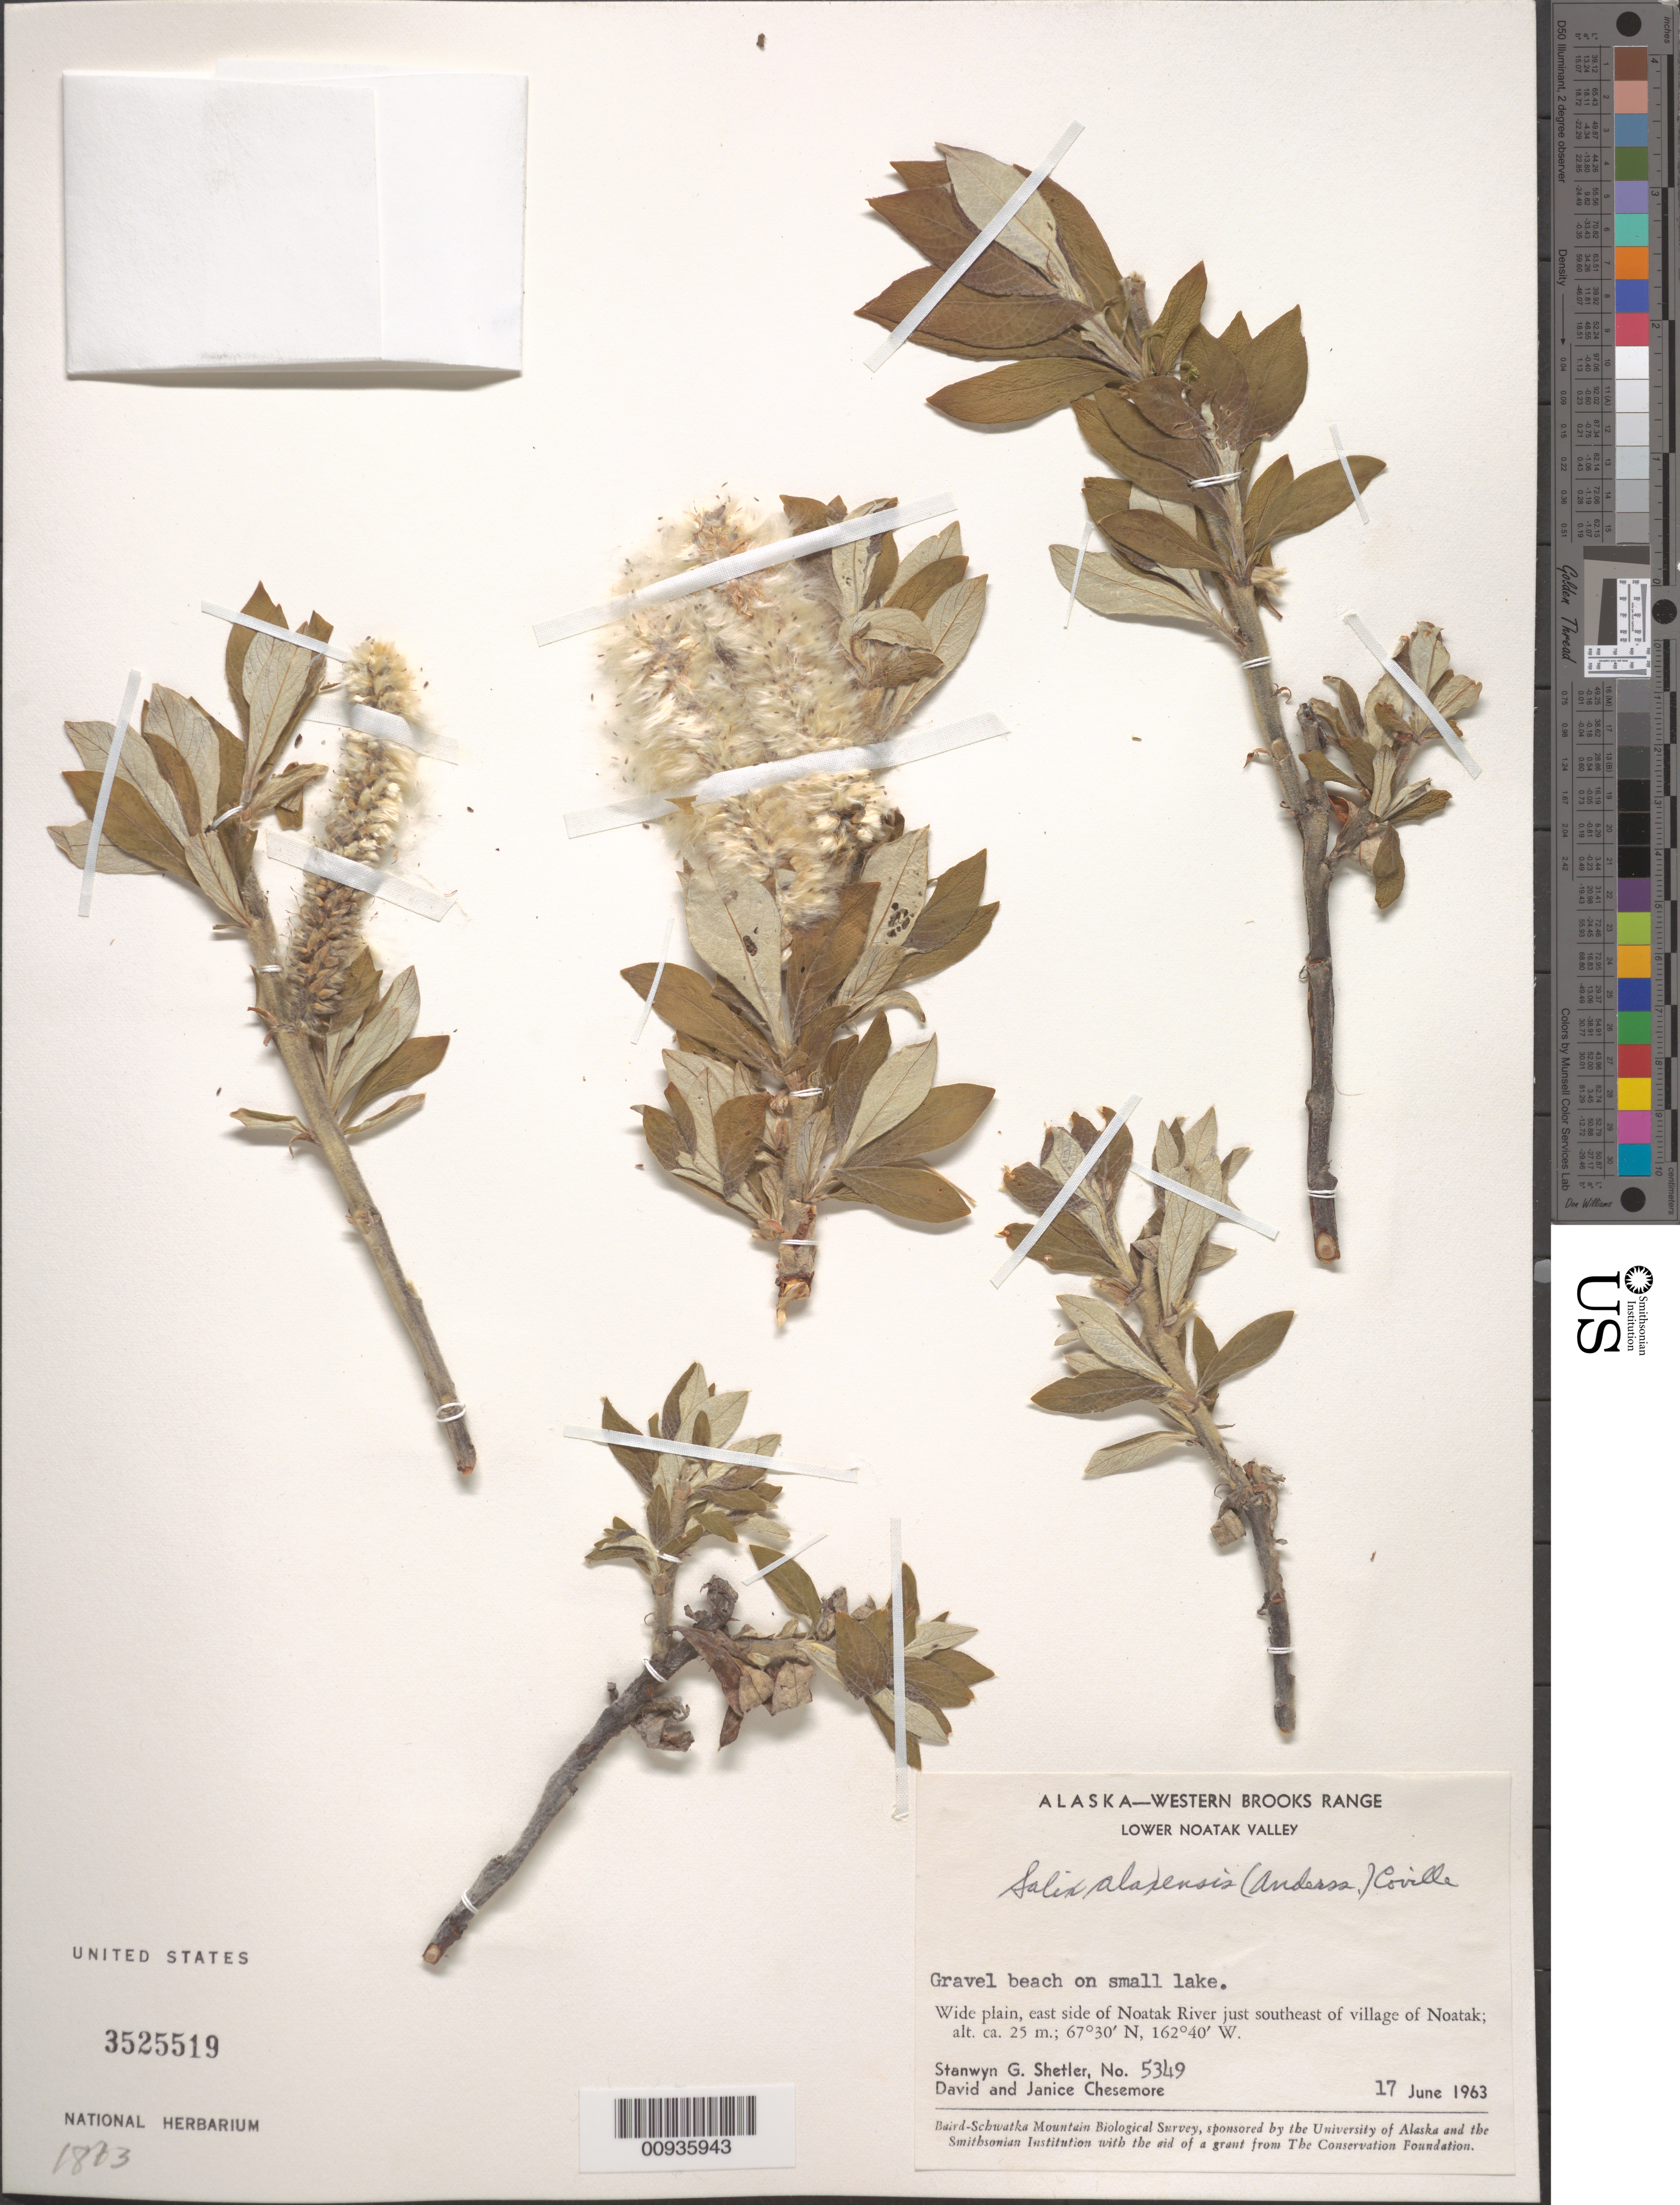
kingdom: Plantae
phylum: Tracheophyta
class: Magnoliopsida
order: Malpighiales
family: Salicaceae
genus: Salix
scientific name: Salix alaxensis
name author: (Andersson) Coville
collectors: S. Shetler, D. Chesemore & J. Chesemore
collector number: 5349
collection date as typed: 17 Jun 1963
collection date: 1963-06-17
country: United States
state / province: Alaska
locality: East side of Noatak River just southeast of village of Noatak. Western Brooks Range, Lower Noatak Valley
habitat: Wide plain. Gravel beach on small lake.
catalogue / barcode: US 3525519